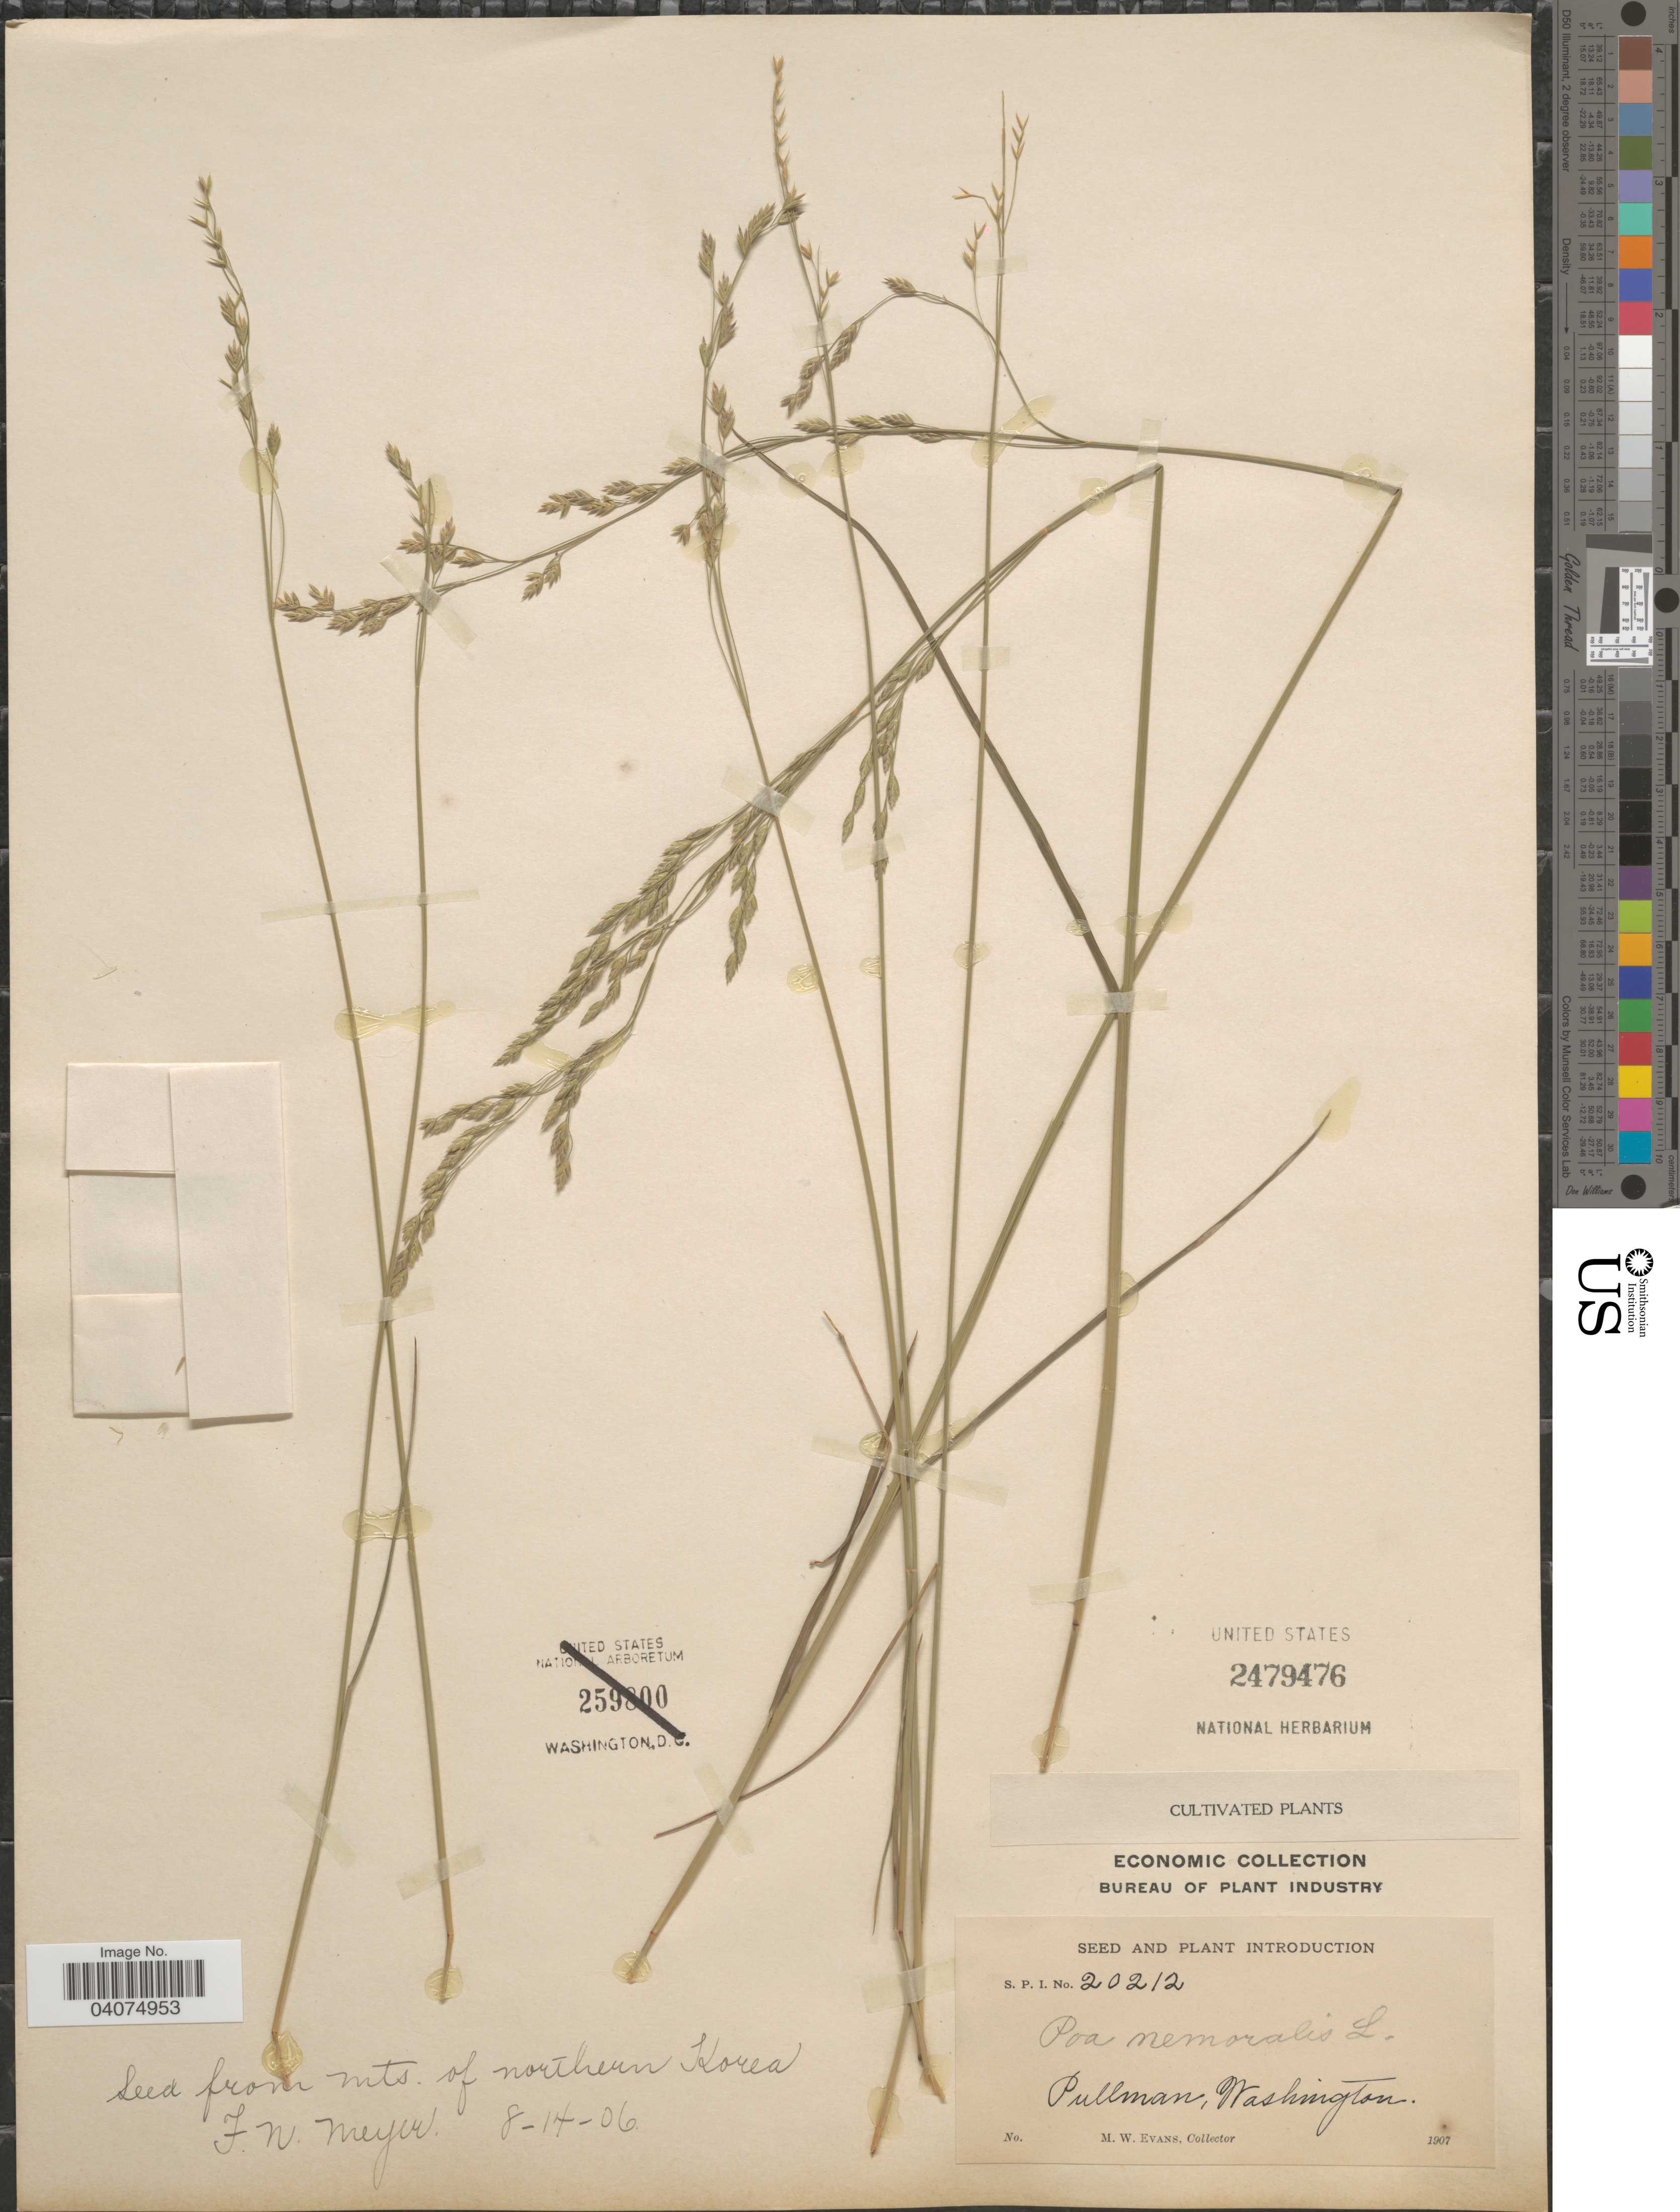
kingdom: Plantae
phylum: Tracheophyta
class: Liliopsida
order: Poales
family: Poaceae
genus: Poa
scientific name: Poa nemoralis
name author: L.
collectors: M. Evans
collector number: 20212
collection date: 1907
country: United States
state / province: Washington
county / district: Whitman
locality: Pullman.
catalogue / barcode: US 2479476